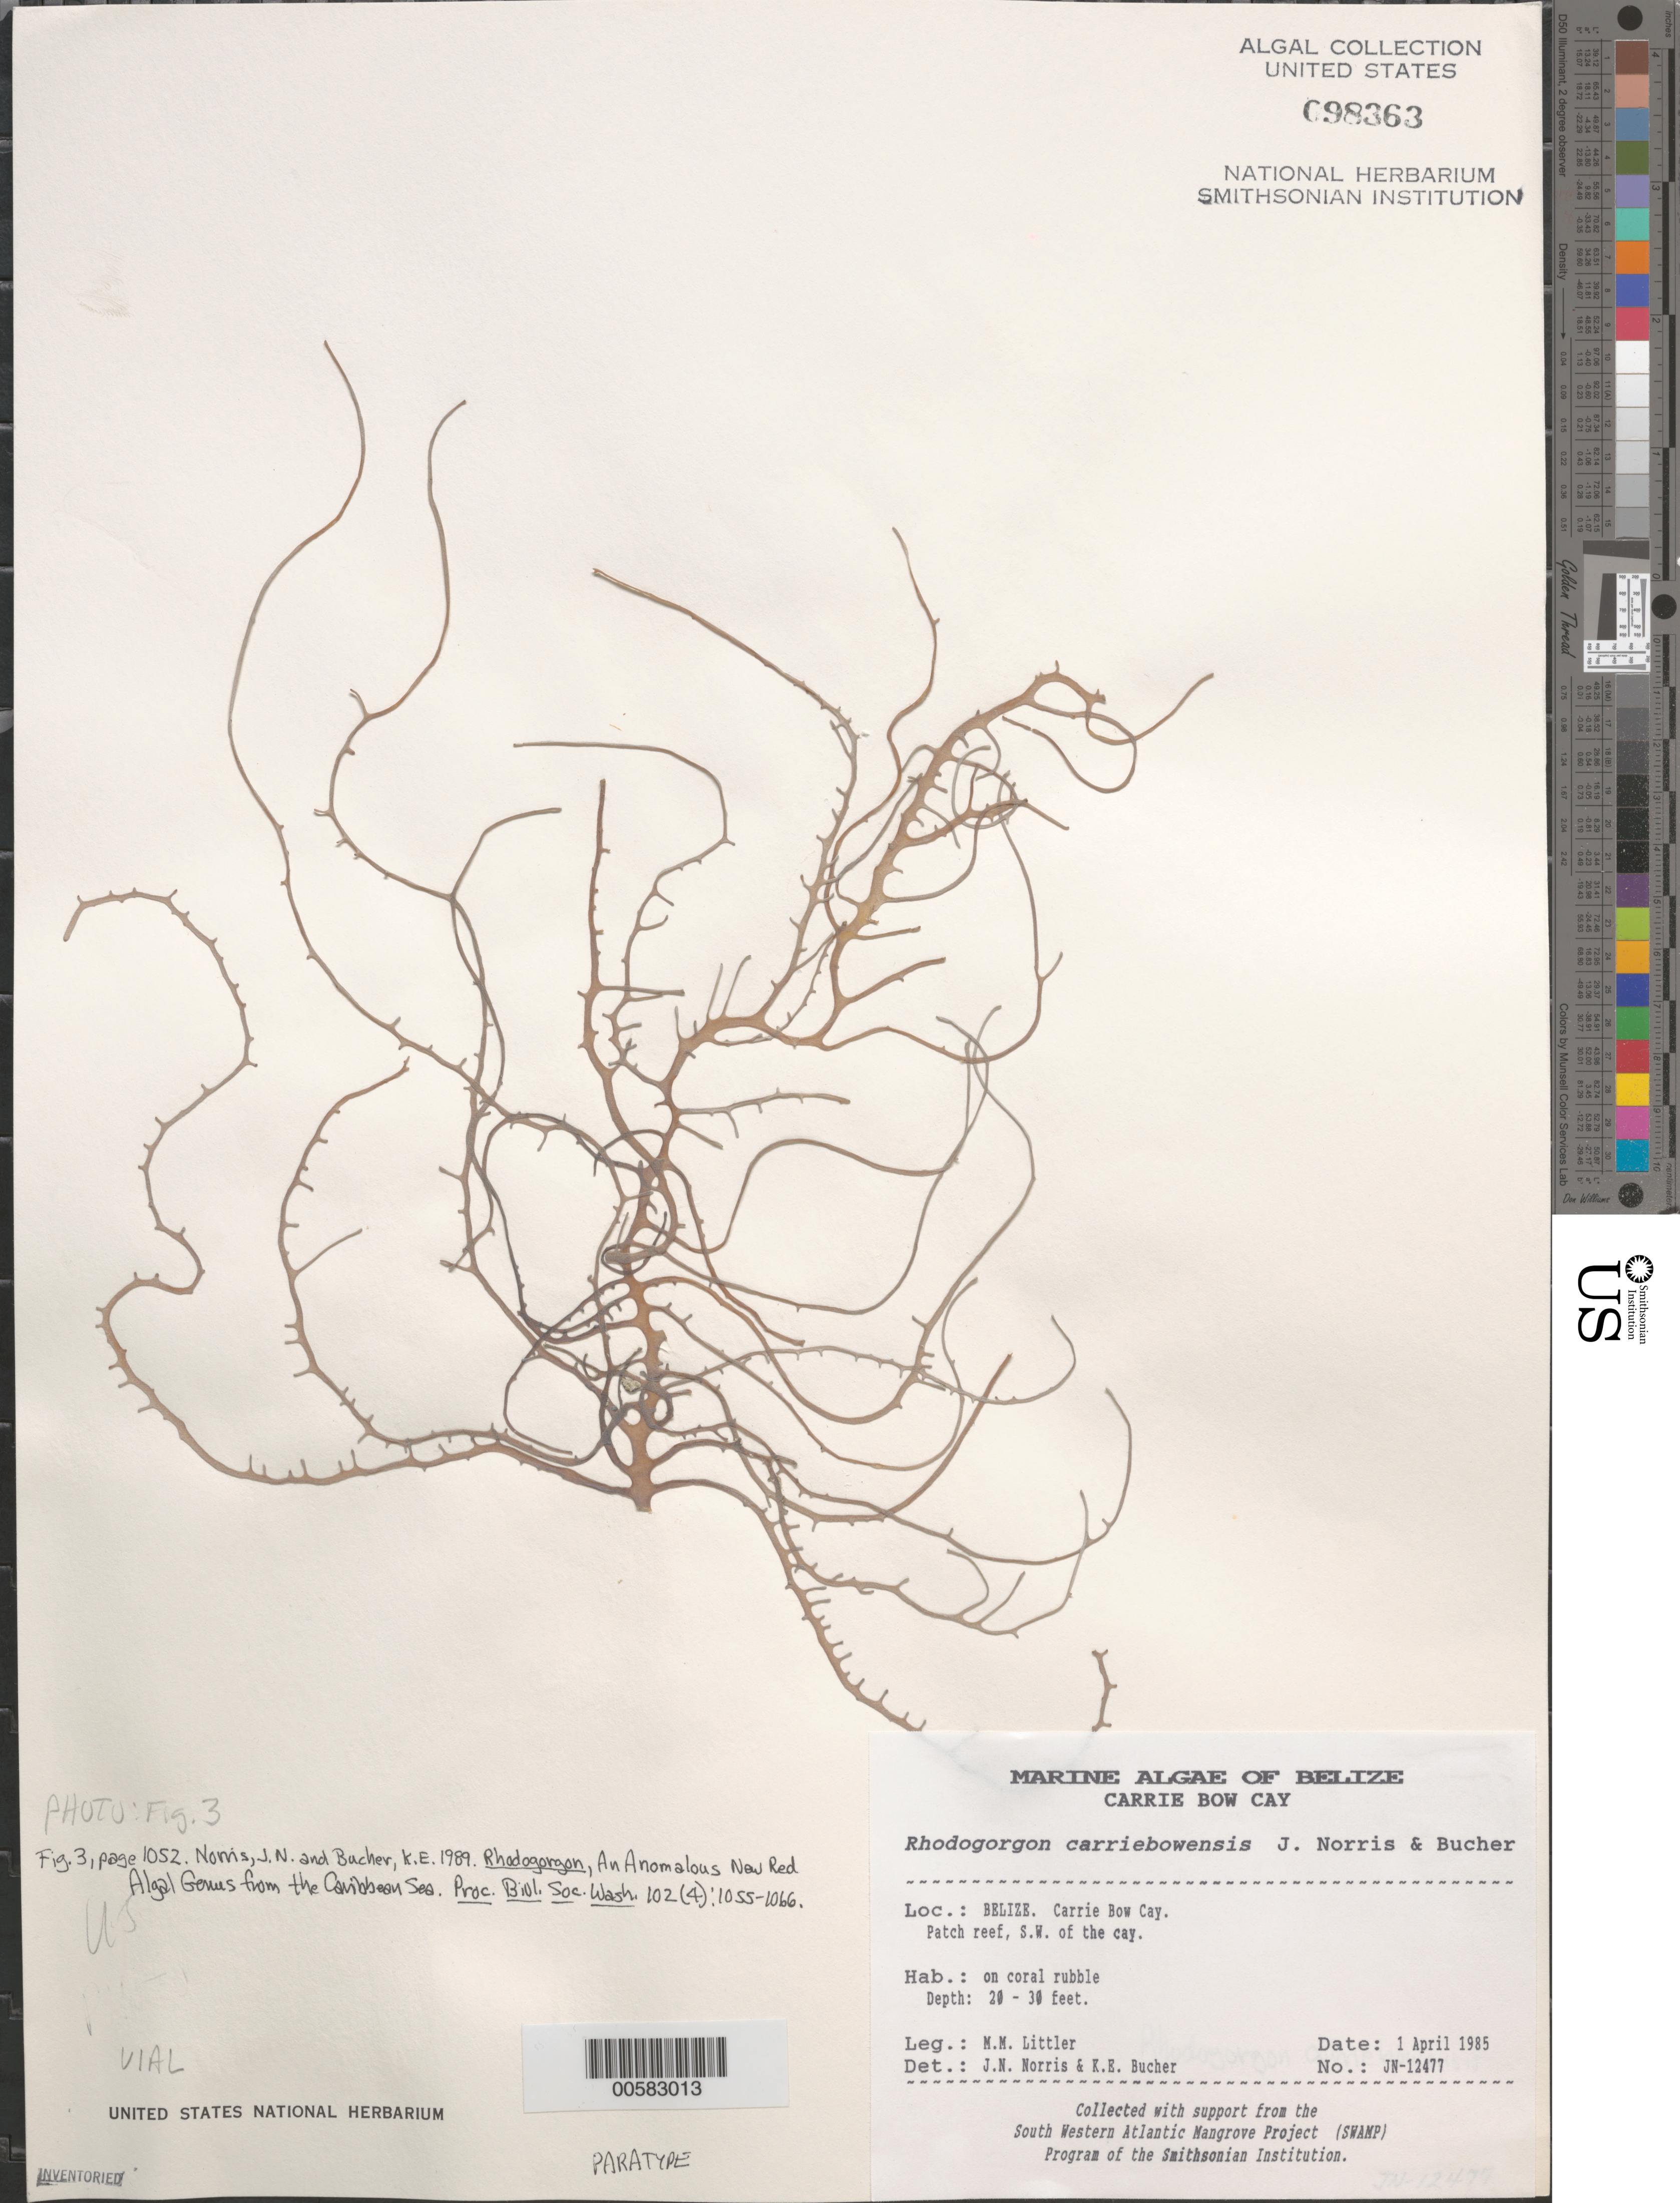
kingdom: Plantae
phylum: Rhodophyta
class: Florideophyceae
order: Rhodogorgonales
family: Rhodogorgonaceae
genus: Rhodogorgon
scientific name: Rhodogorgon ramosissima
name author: J.N. Norris & K.E. Bucher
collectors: M. M. Littler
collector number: JN-12477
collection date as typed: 01 Apr 1985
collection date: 1985-04-01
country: Belize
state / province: Stann Creek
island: Carrie Bow Cay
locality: Patch reef southwest of Carrie Bow Cay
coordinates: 16 48'N, 88 05'W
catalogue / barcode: US 98363